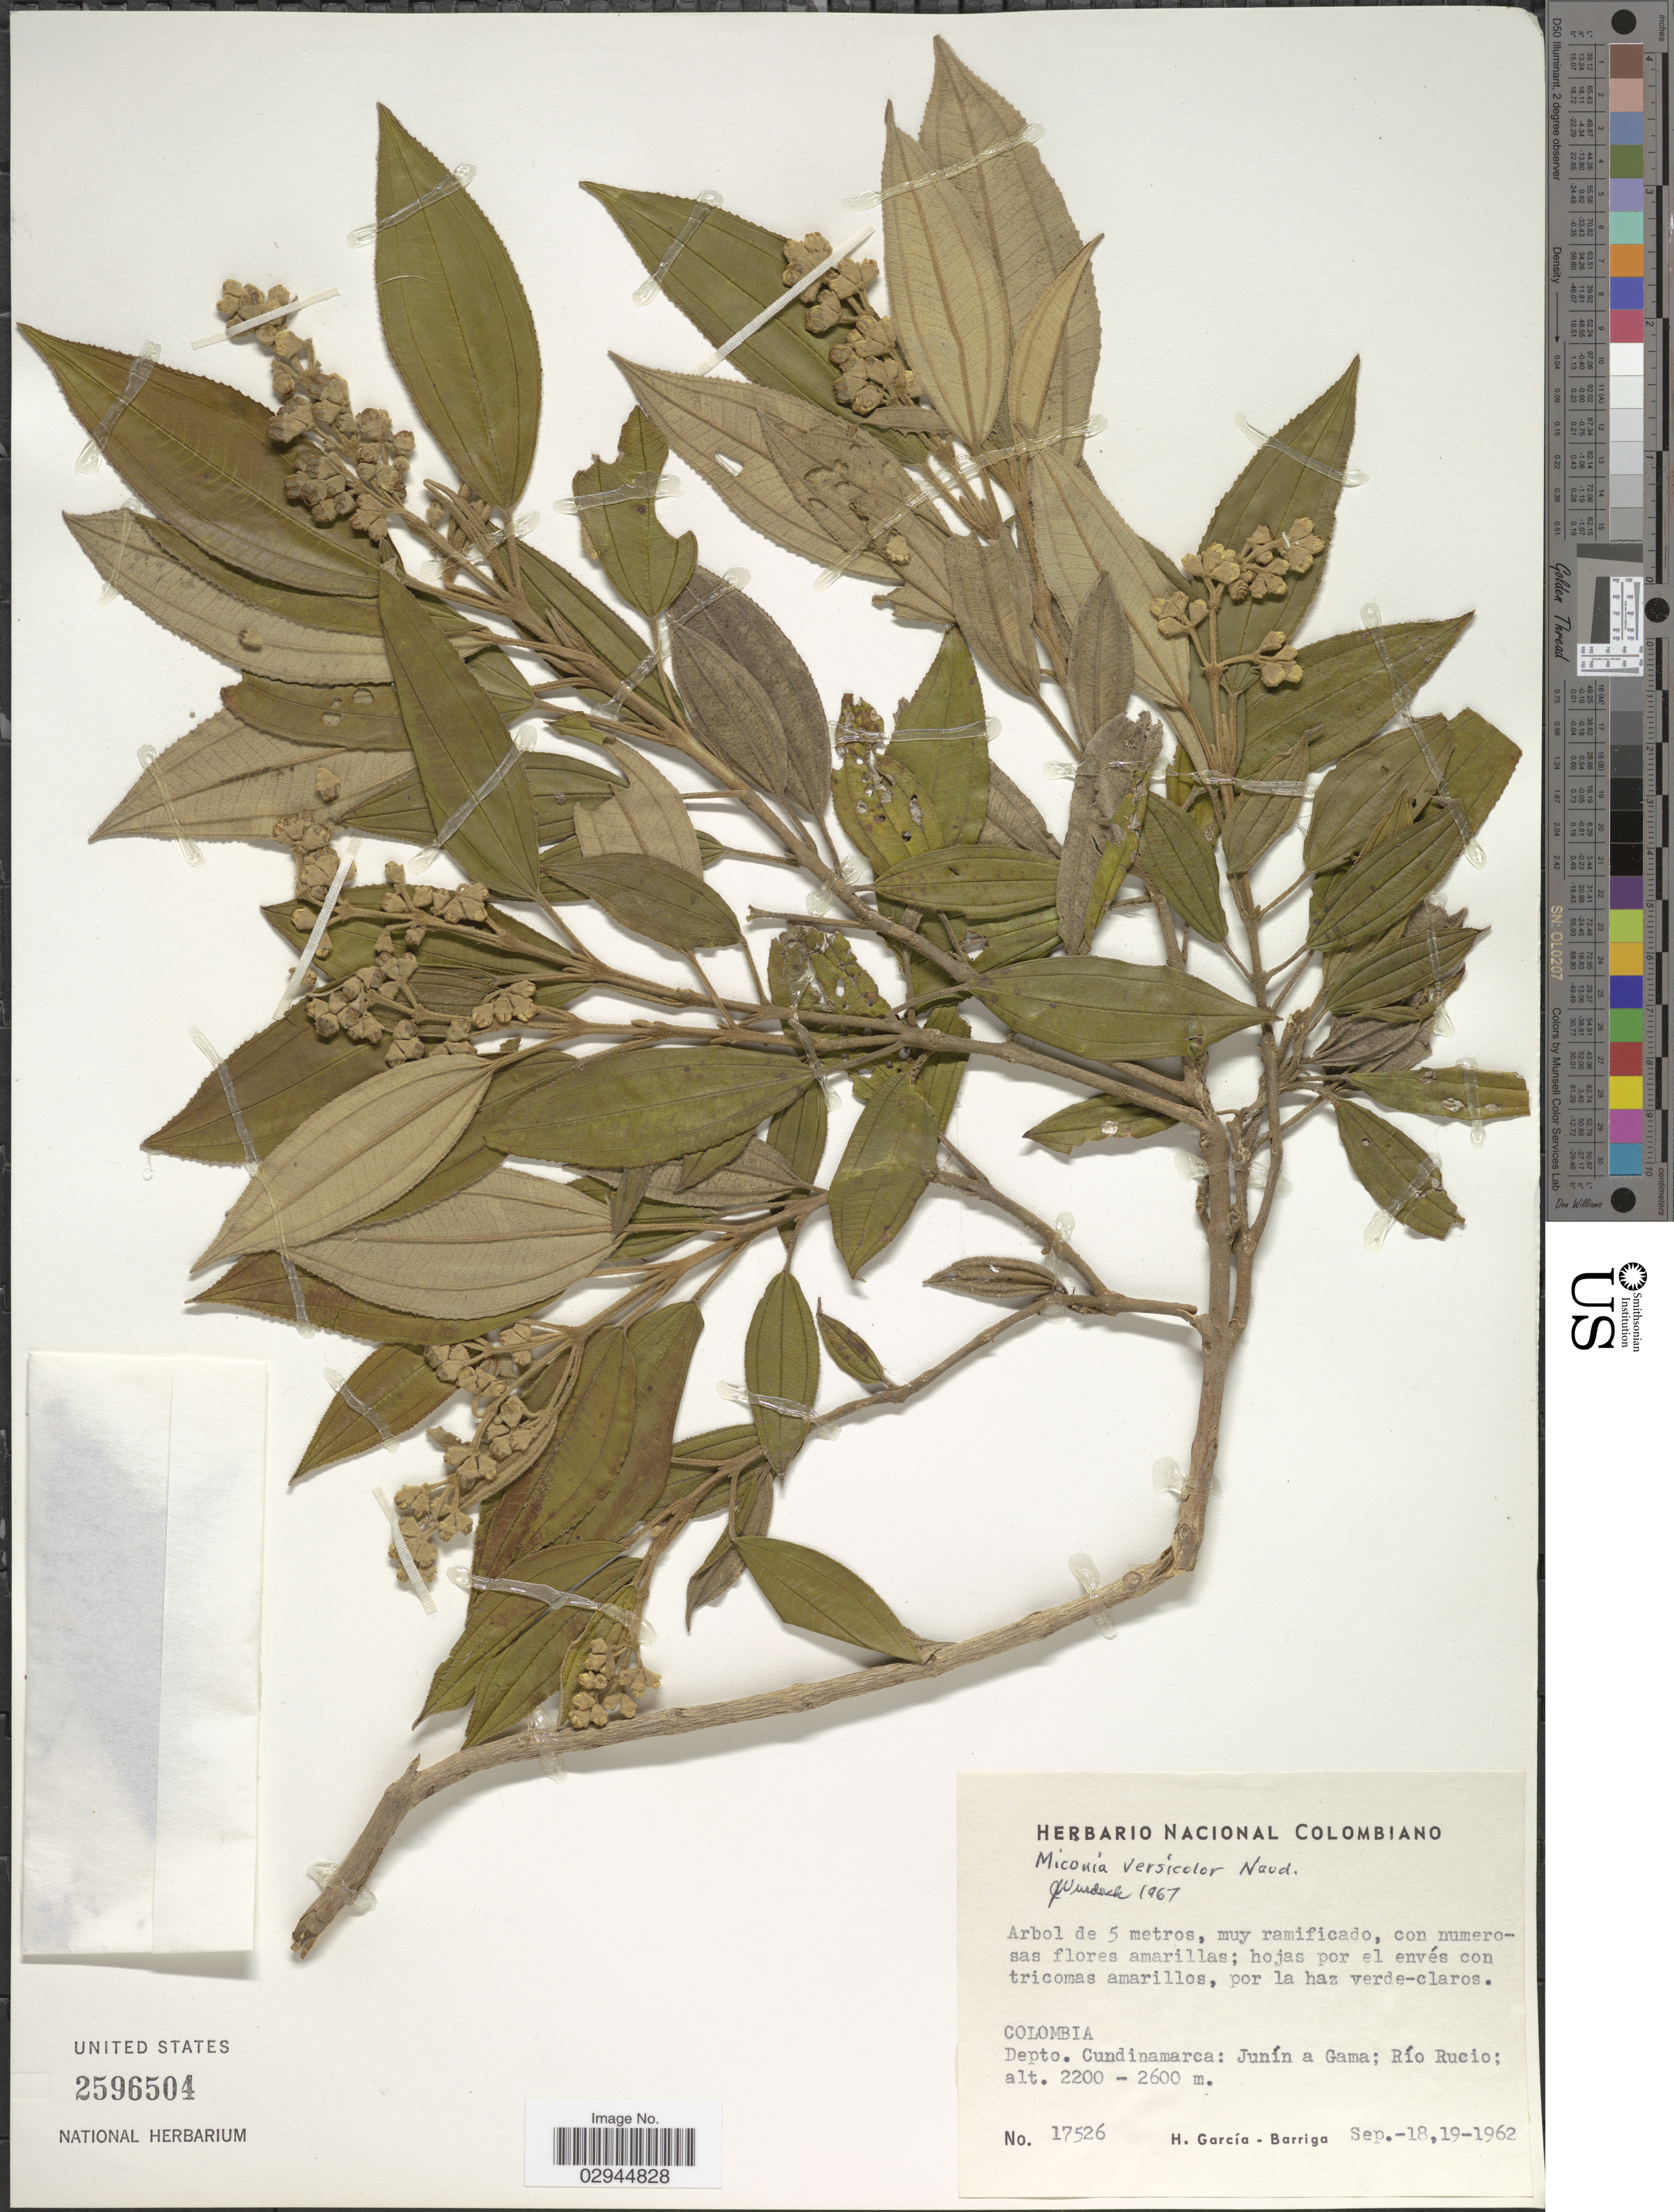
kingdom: Plantae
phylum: Tracheophyta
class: Magnoliopsida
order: Myrtales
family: Melastomataceae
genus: Miconia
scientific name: Miconia versicolor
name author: Naudin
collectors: H. García Barriga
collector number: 17526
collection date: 1962-09-18/1962-09-19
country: Colombia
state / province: Cundinamarca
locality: Depto. Cundinamarca: Junín a Gama: Río Rucio.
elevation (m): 2200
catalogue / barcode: US 2596504